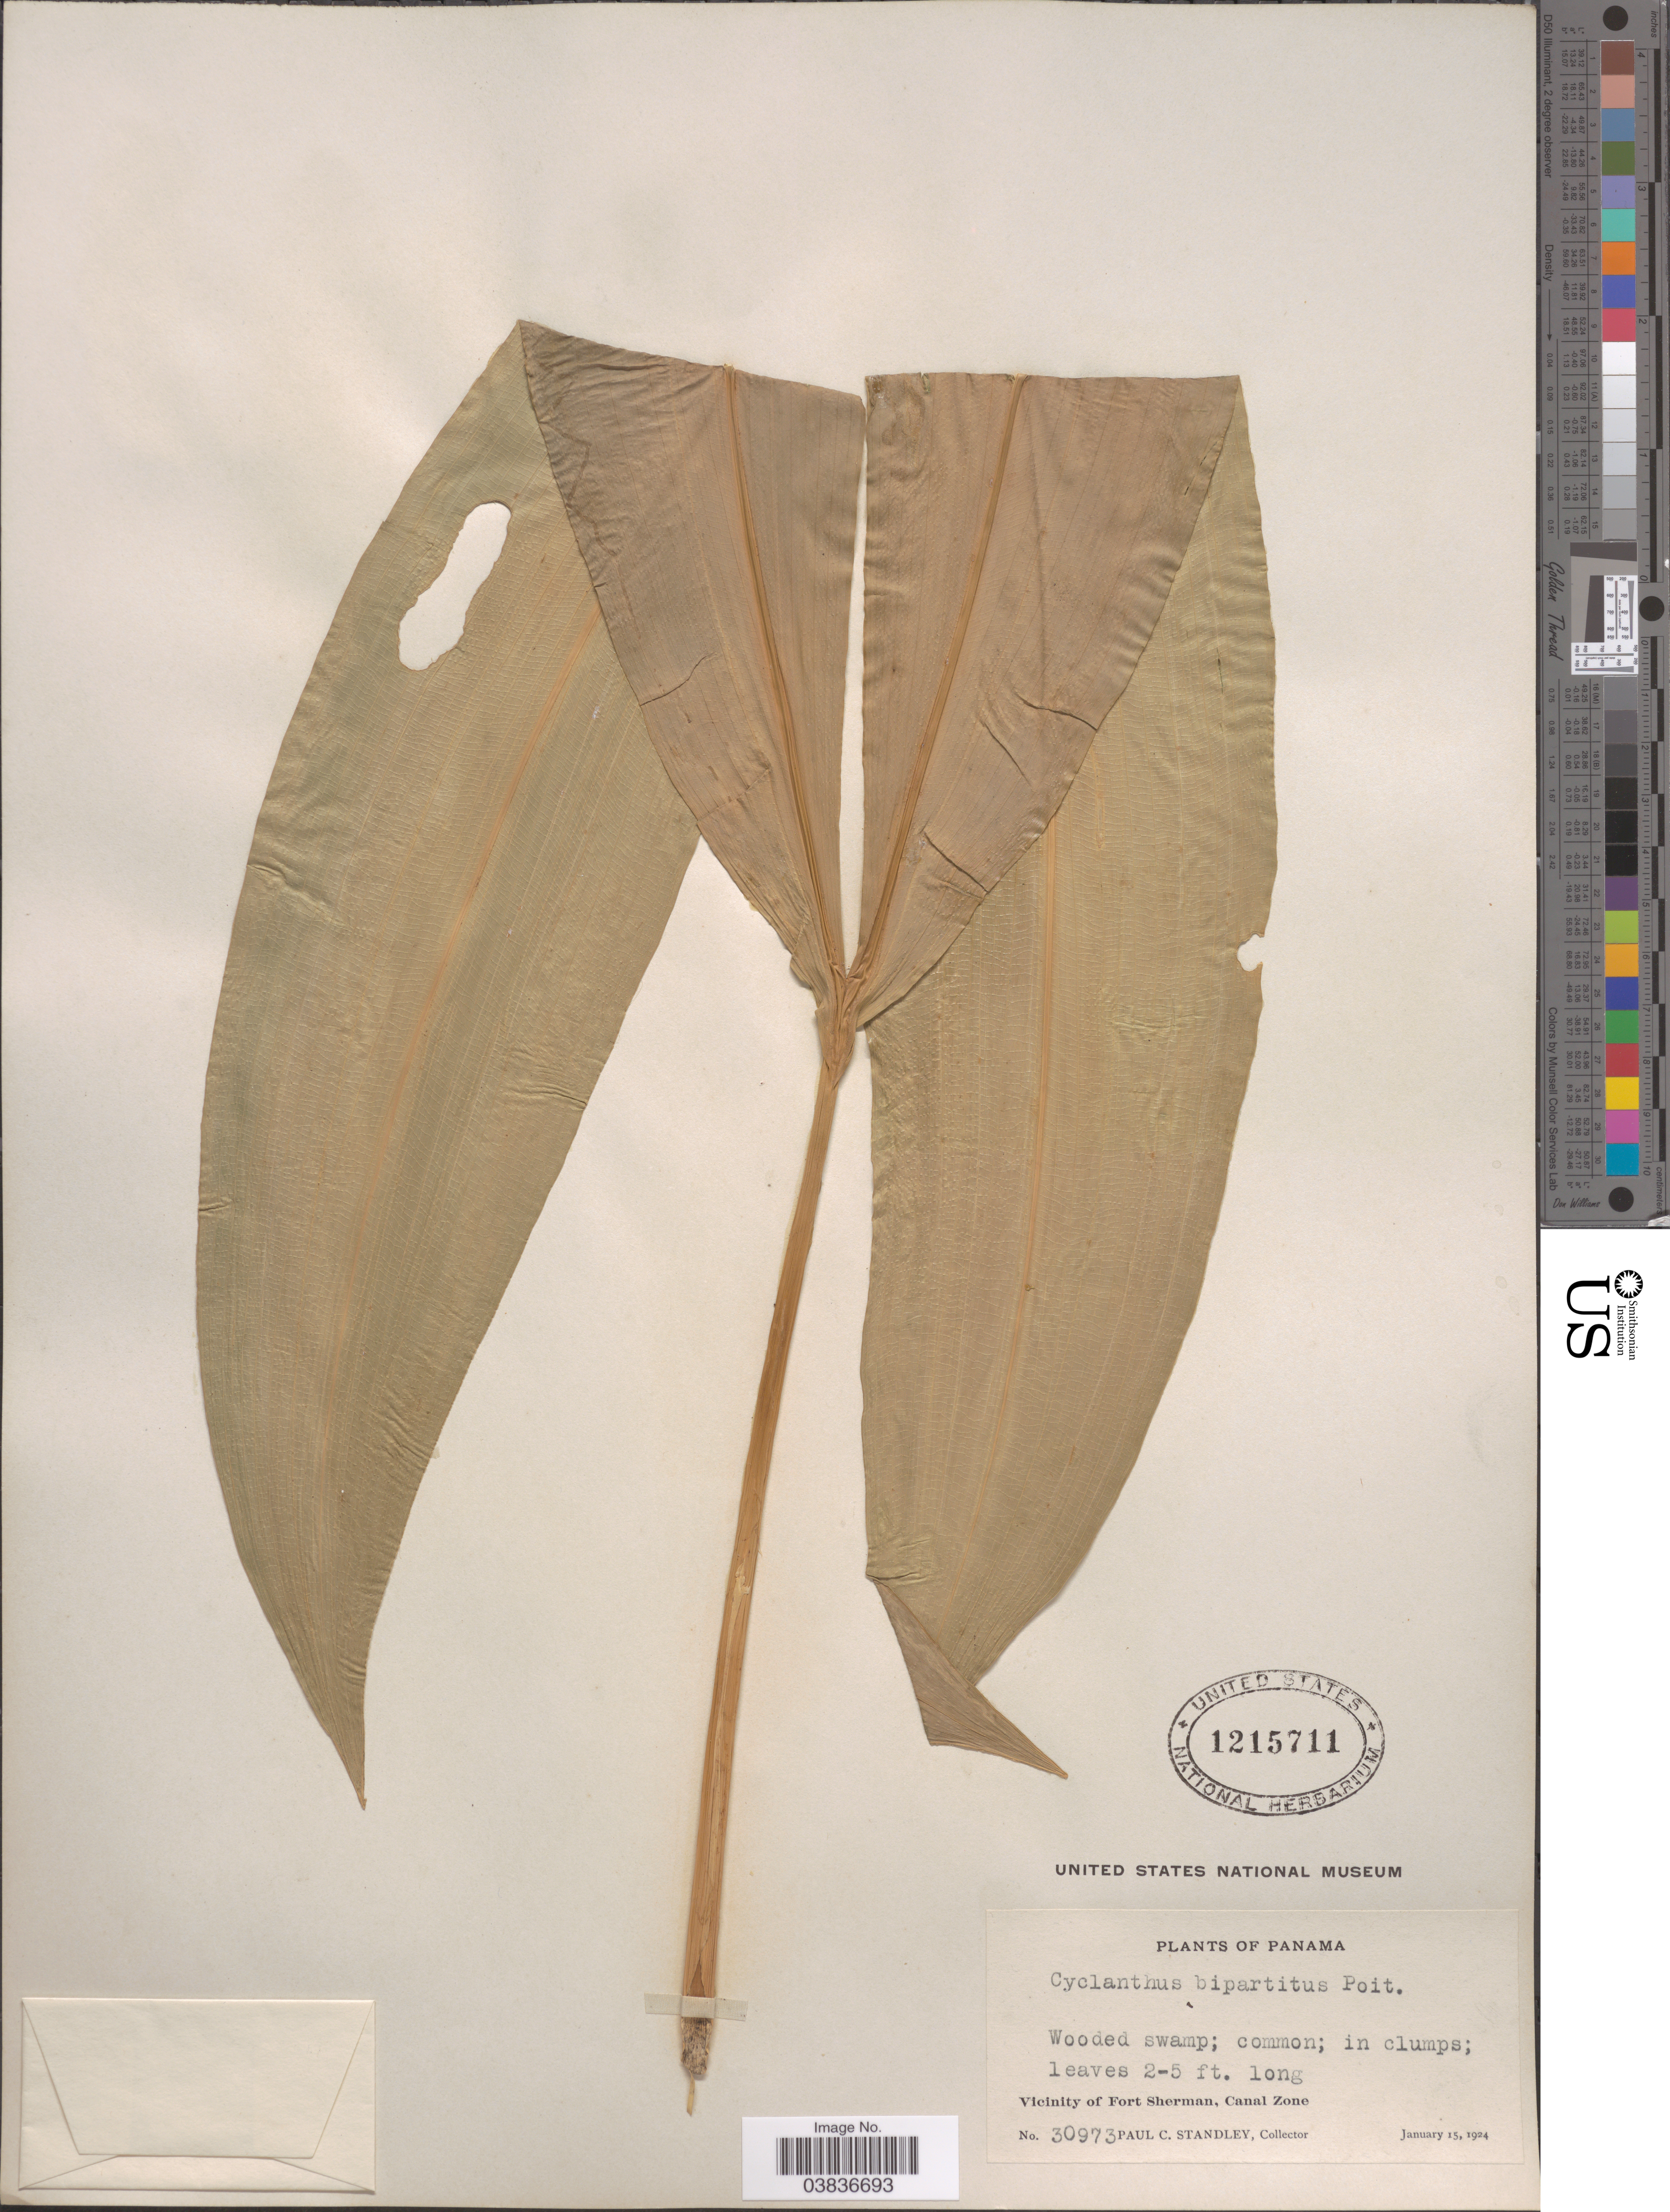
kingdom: Plantae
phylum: Tracheophyta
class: Liliopsida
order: Pandanales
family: Cyclanthaceae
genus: Cyclanthus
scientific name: Cyclanthus bipartitus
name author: Poit. ex A. Rich.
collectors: P. C. Standley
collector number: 30973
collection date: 1924-01-15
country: Panama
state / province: Colón / Panamá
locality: Vicinity of Fort Sherman, Canal Zone.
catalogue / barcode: US 1215711